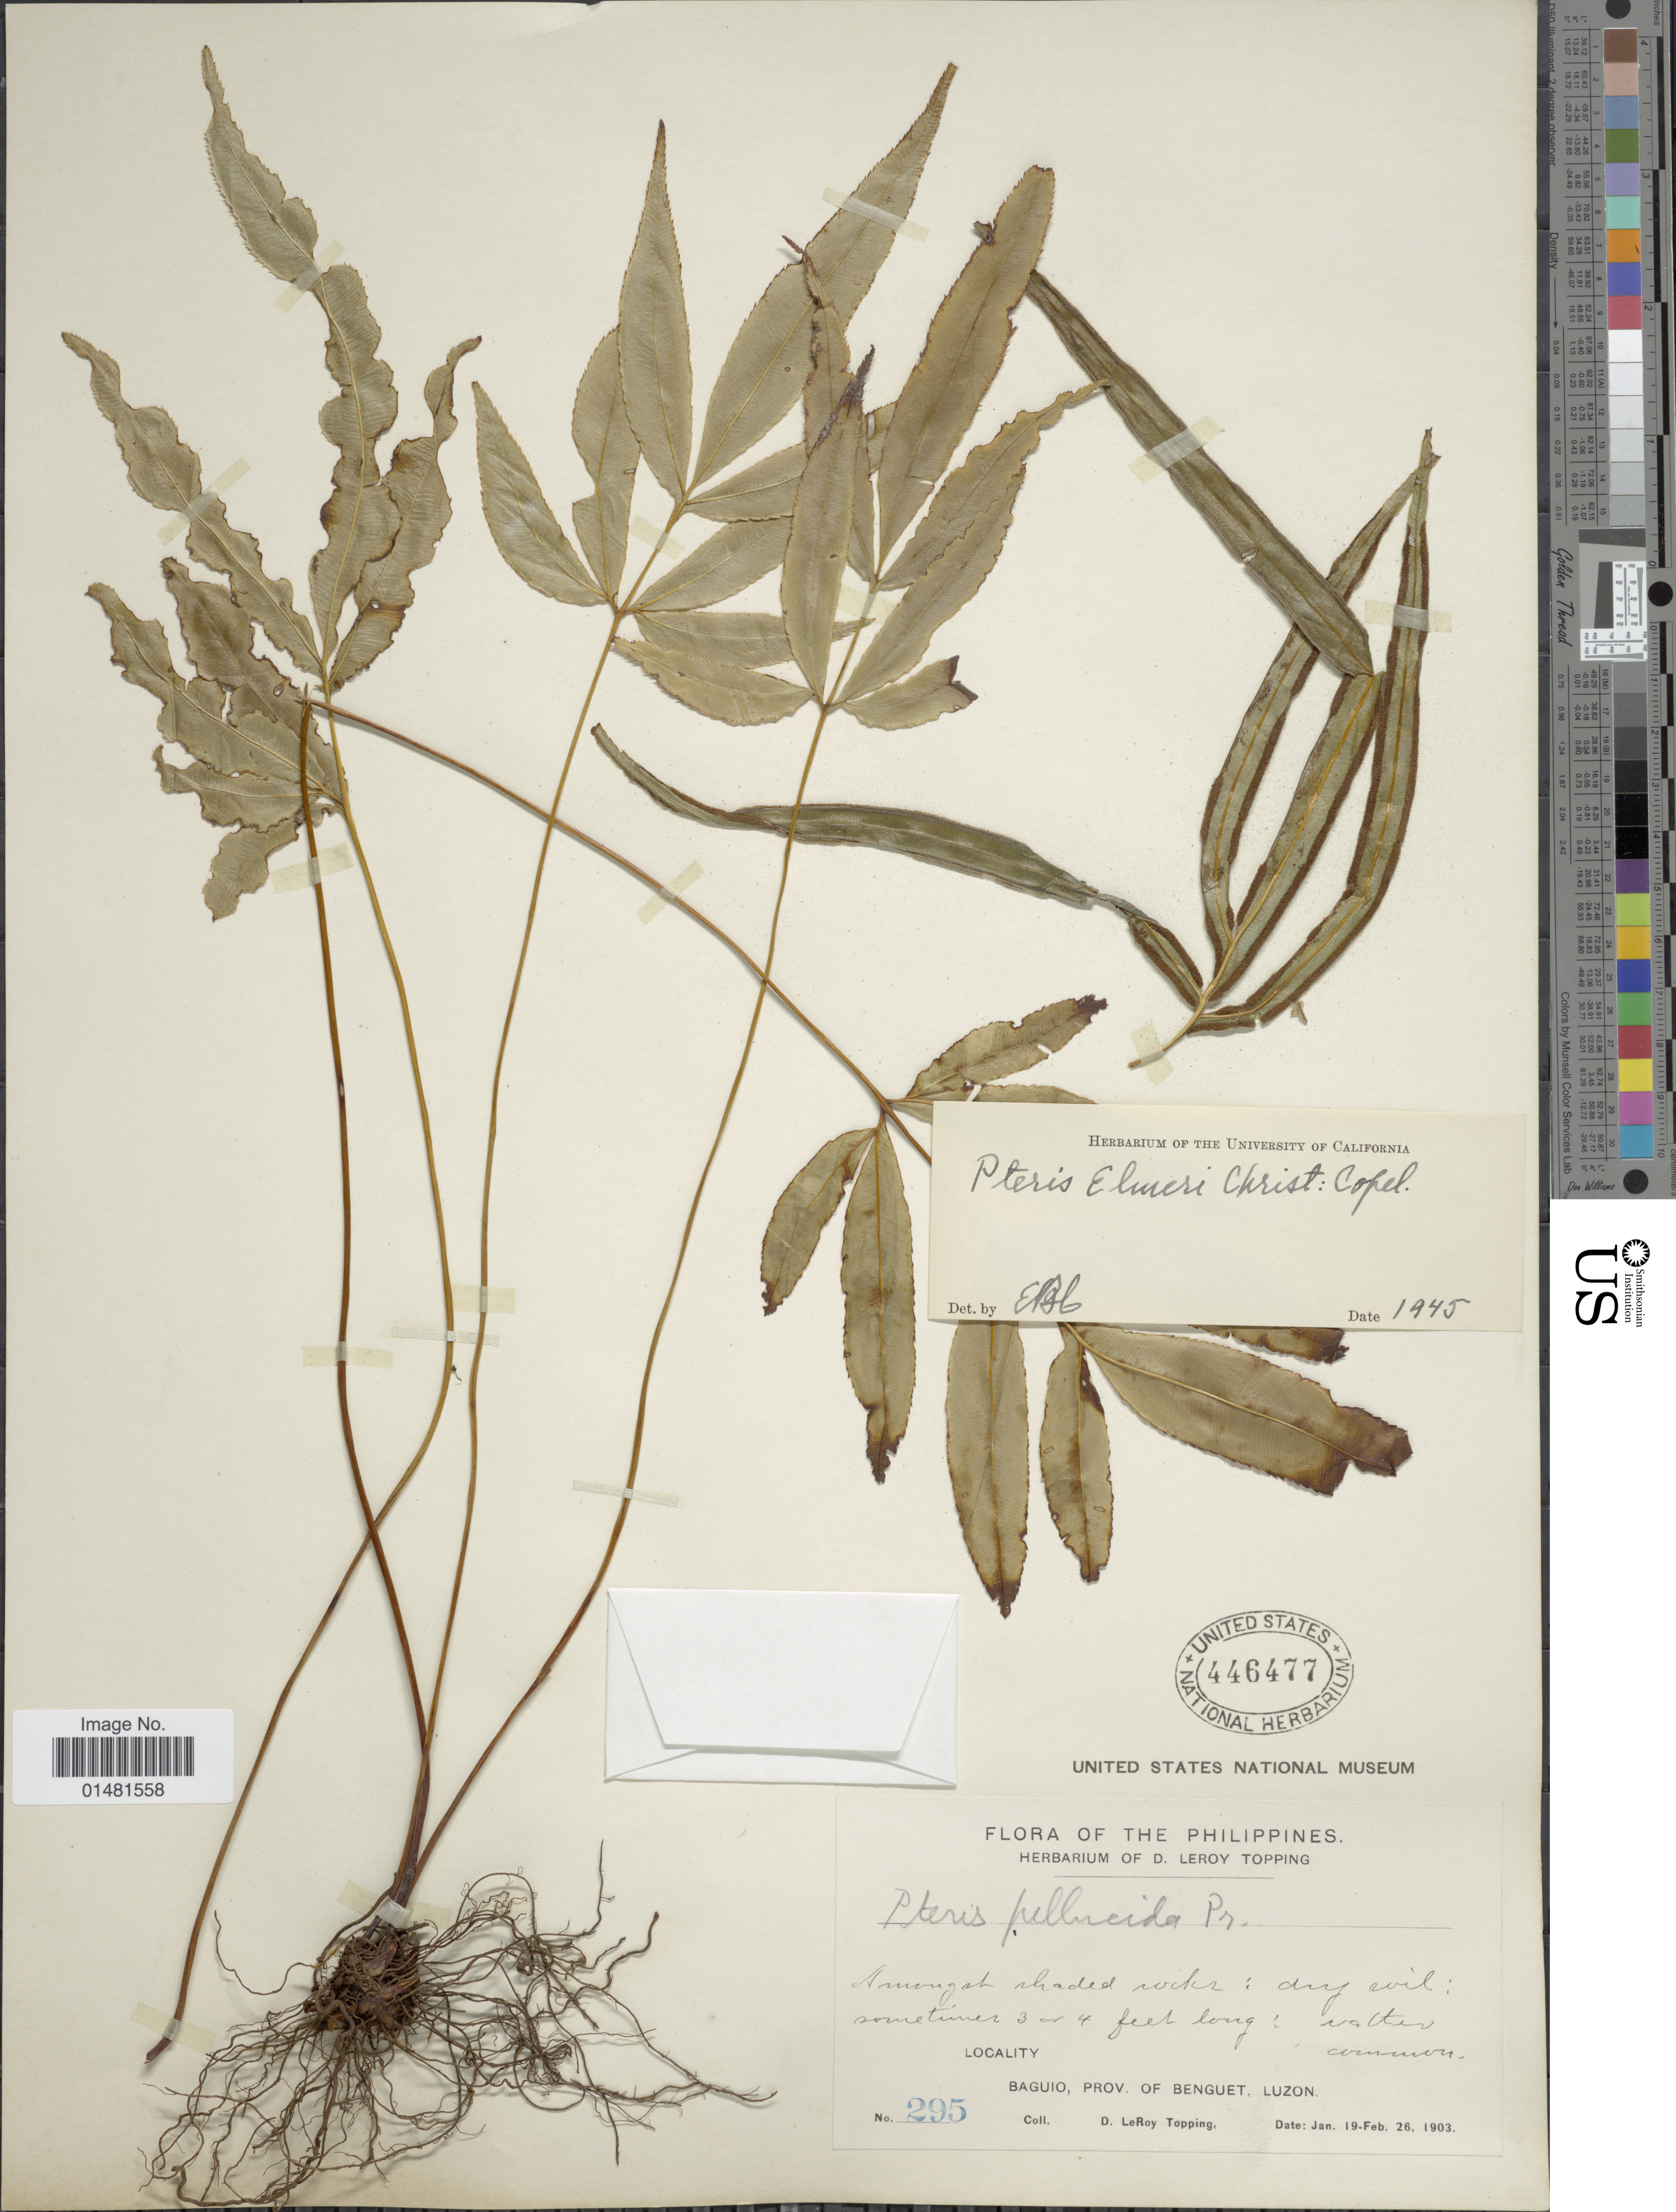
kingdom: Plantae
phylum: Tracheophyta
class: Polypodiopsida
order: Polypodiales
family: Pteridaceae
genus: Pteris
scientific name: Pteris elmeri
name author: Christ ex Copel.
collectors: D. L. Topping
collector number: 295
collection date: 1903-01-19/1903-02-26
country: Philippines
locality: Baguio, Prov. of Benguet, Luzon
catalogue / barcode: US 446477